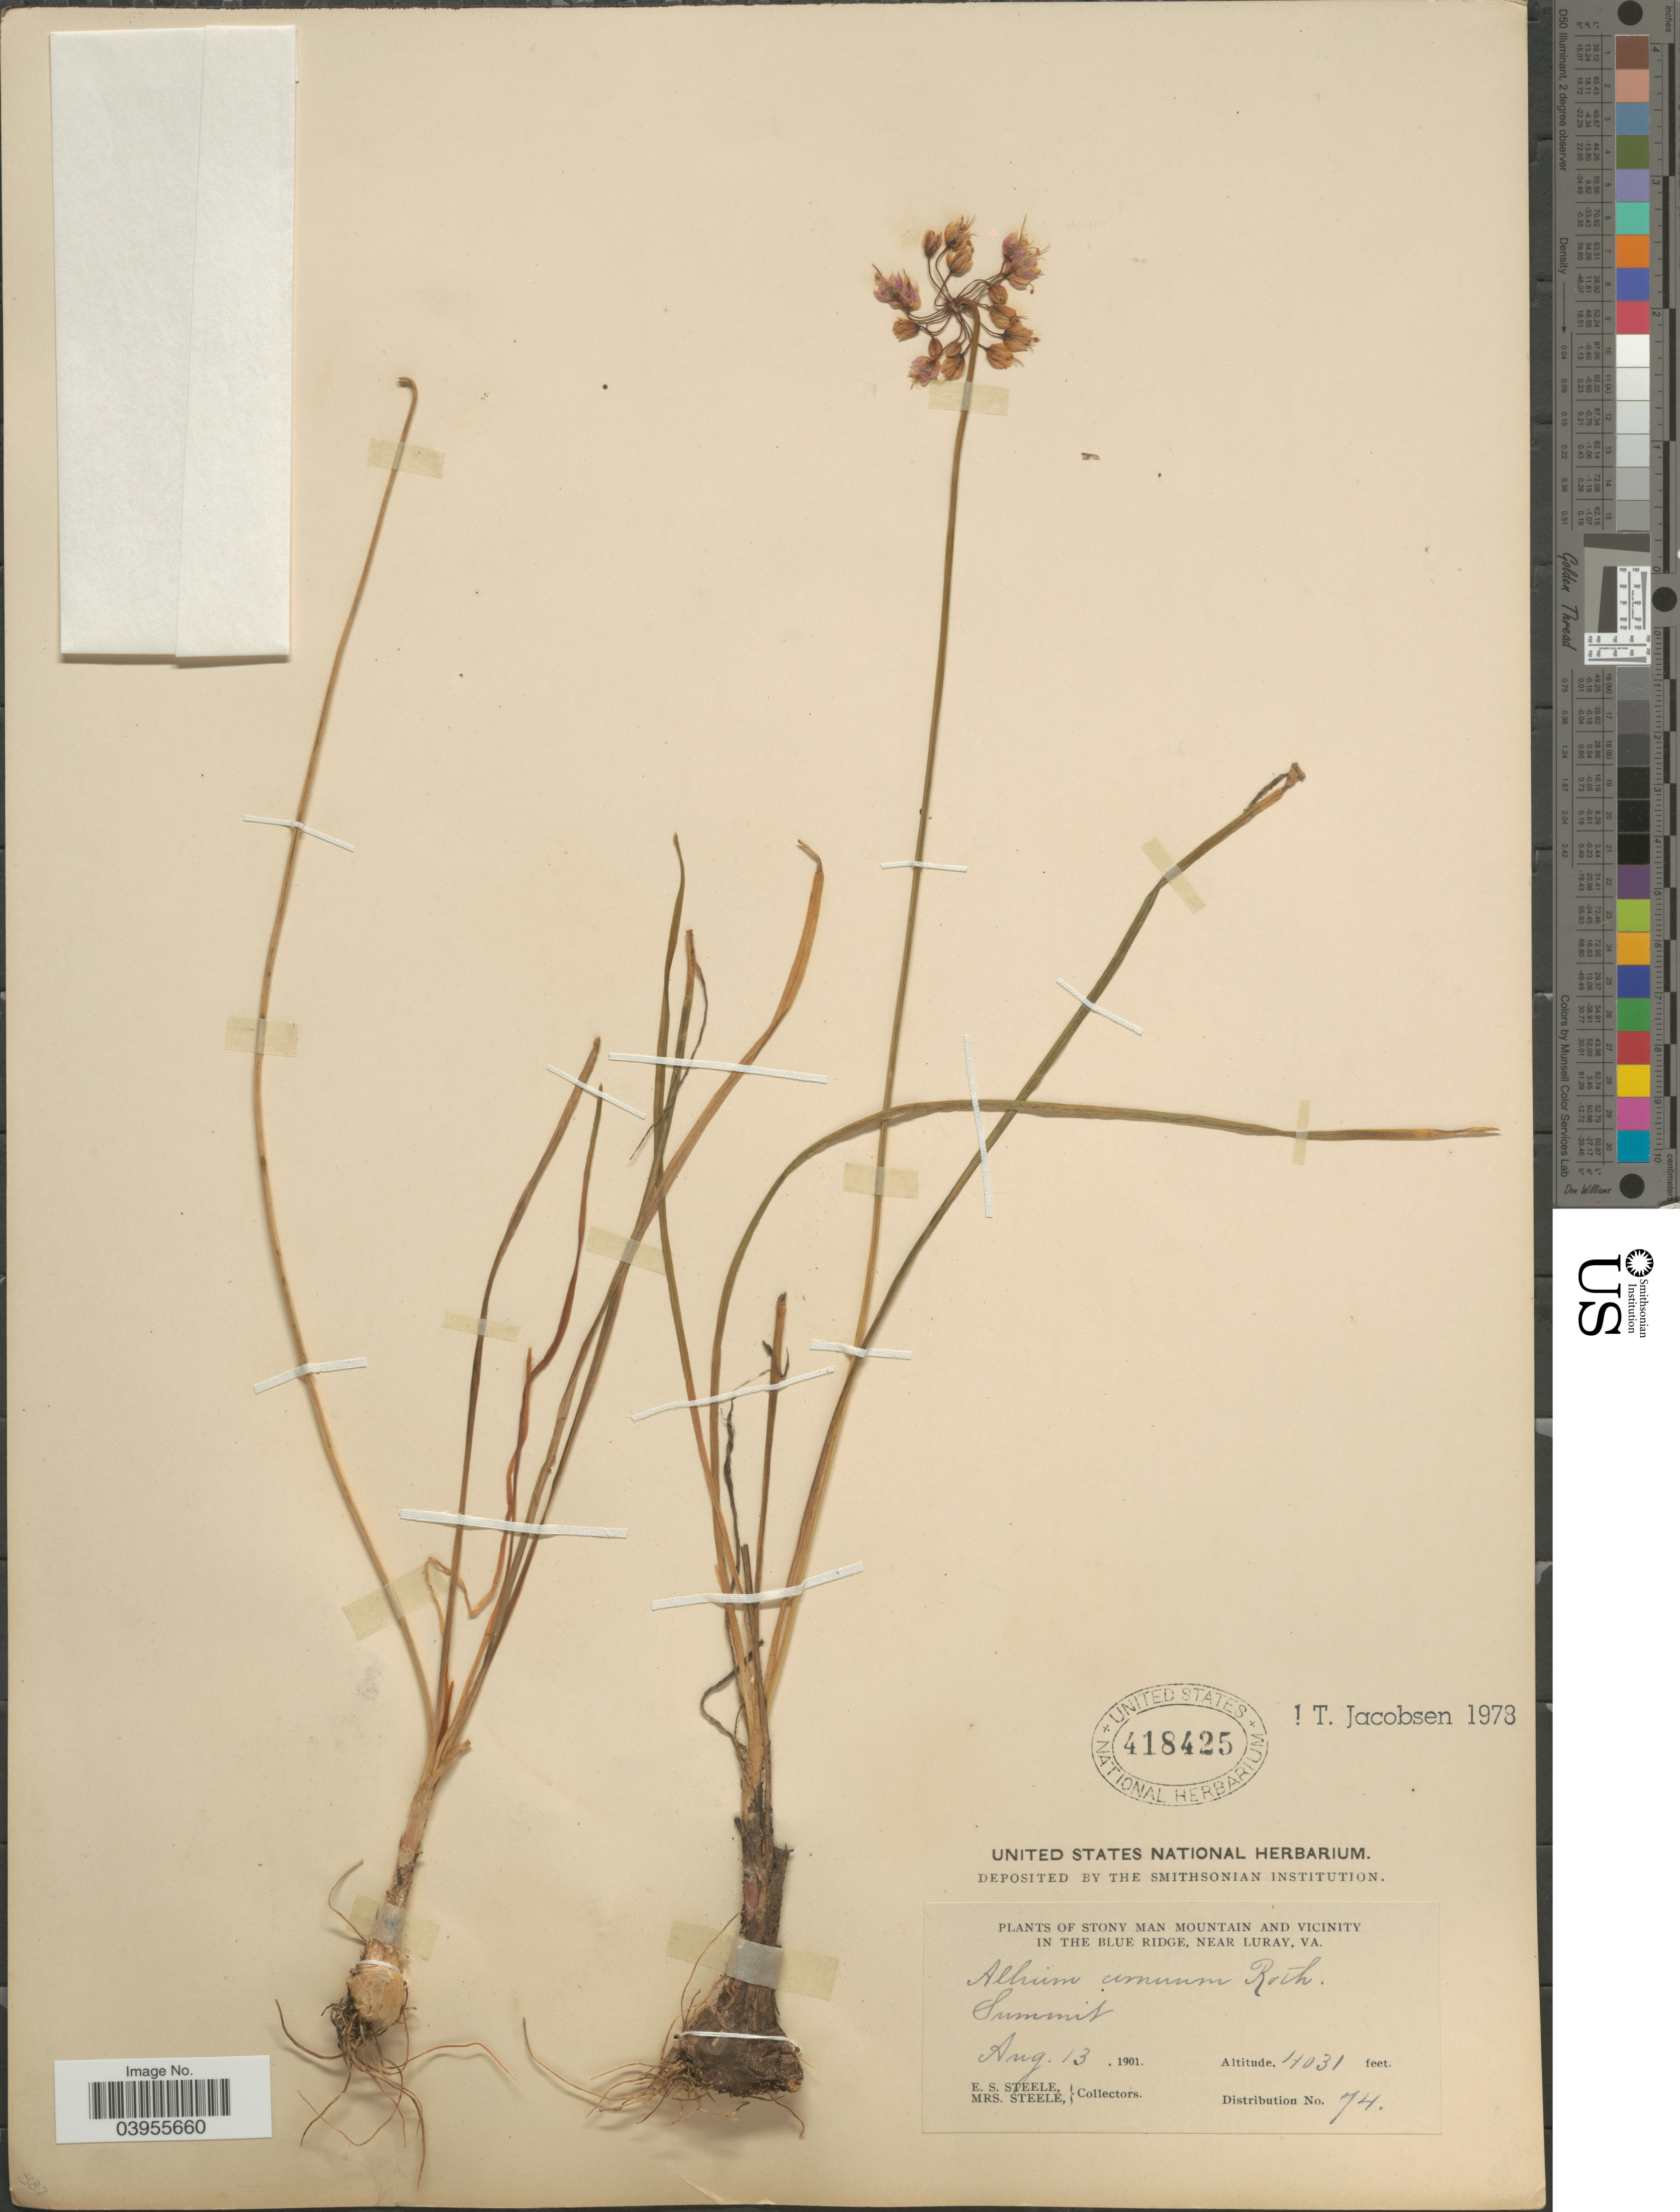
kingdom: Plantae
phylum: Tracheophyta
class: Liliopsida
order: Asparagales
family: Amaryllidaceae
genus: Allium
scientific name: Allium cernuum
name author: Roth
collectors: E. Steele & Mrs. E. S. Steele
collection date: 1901-08-13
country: United States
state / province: Virginia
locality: Stony Man Mountain and Vicinity in the Blue Ridge, near Luray. Summit.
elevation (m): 1229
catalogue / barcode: US 418425